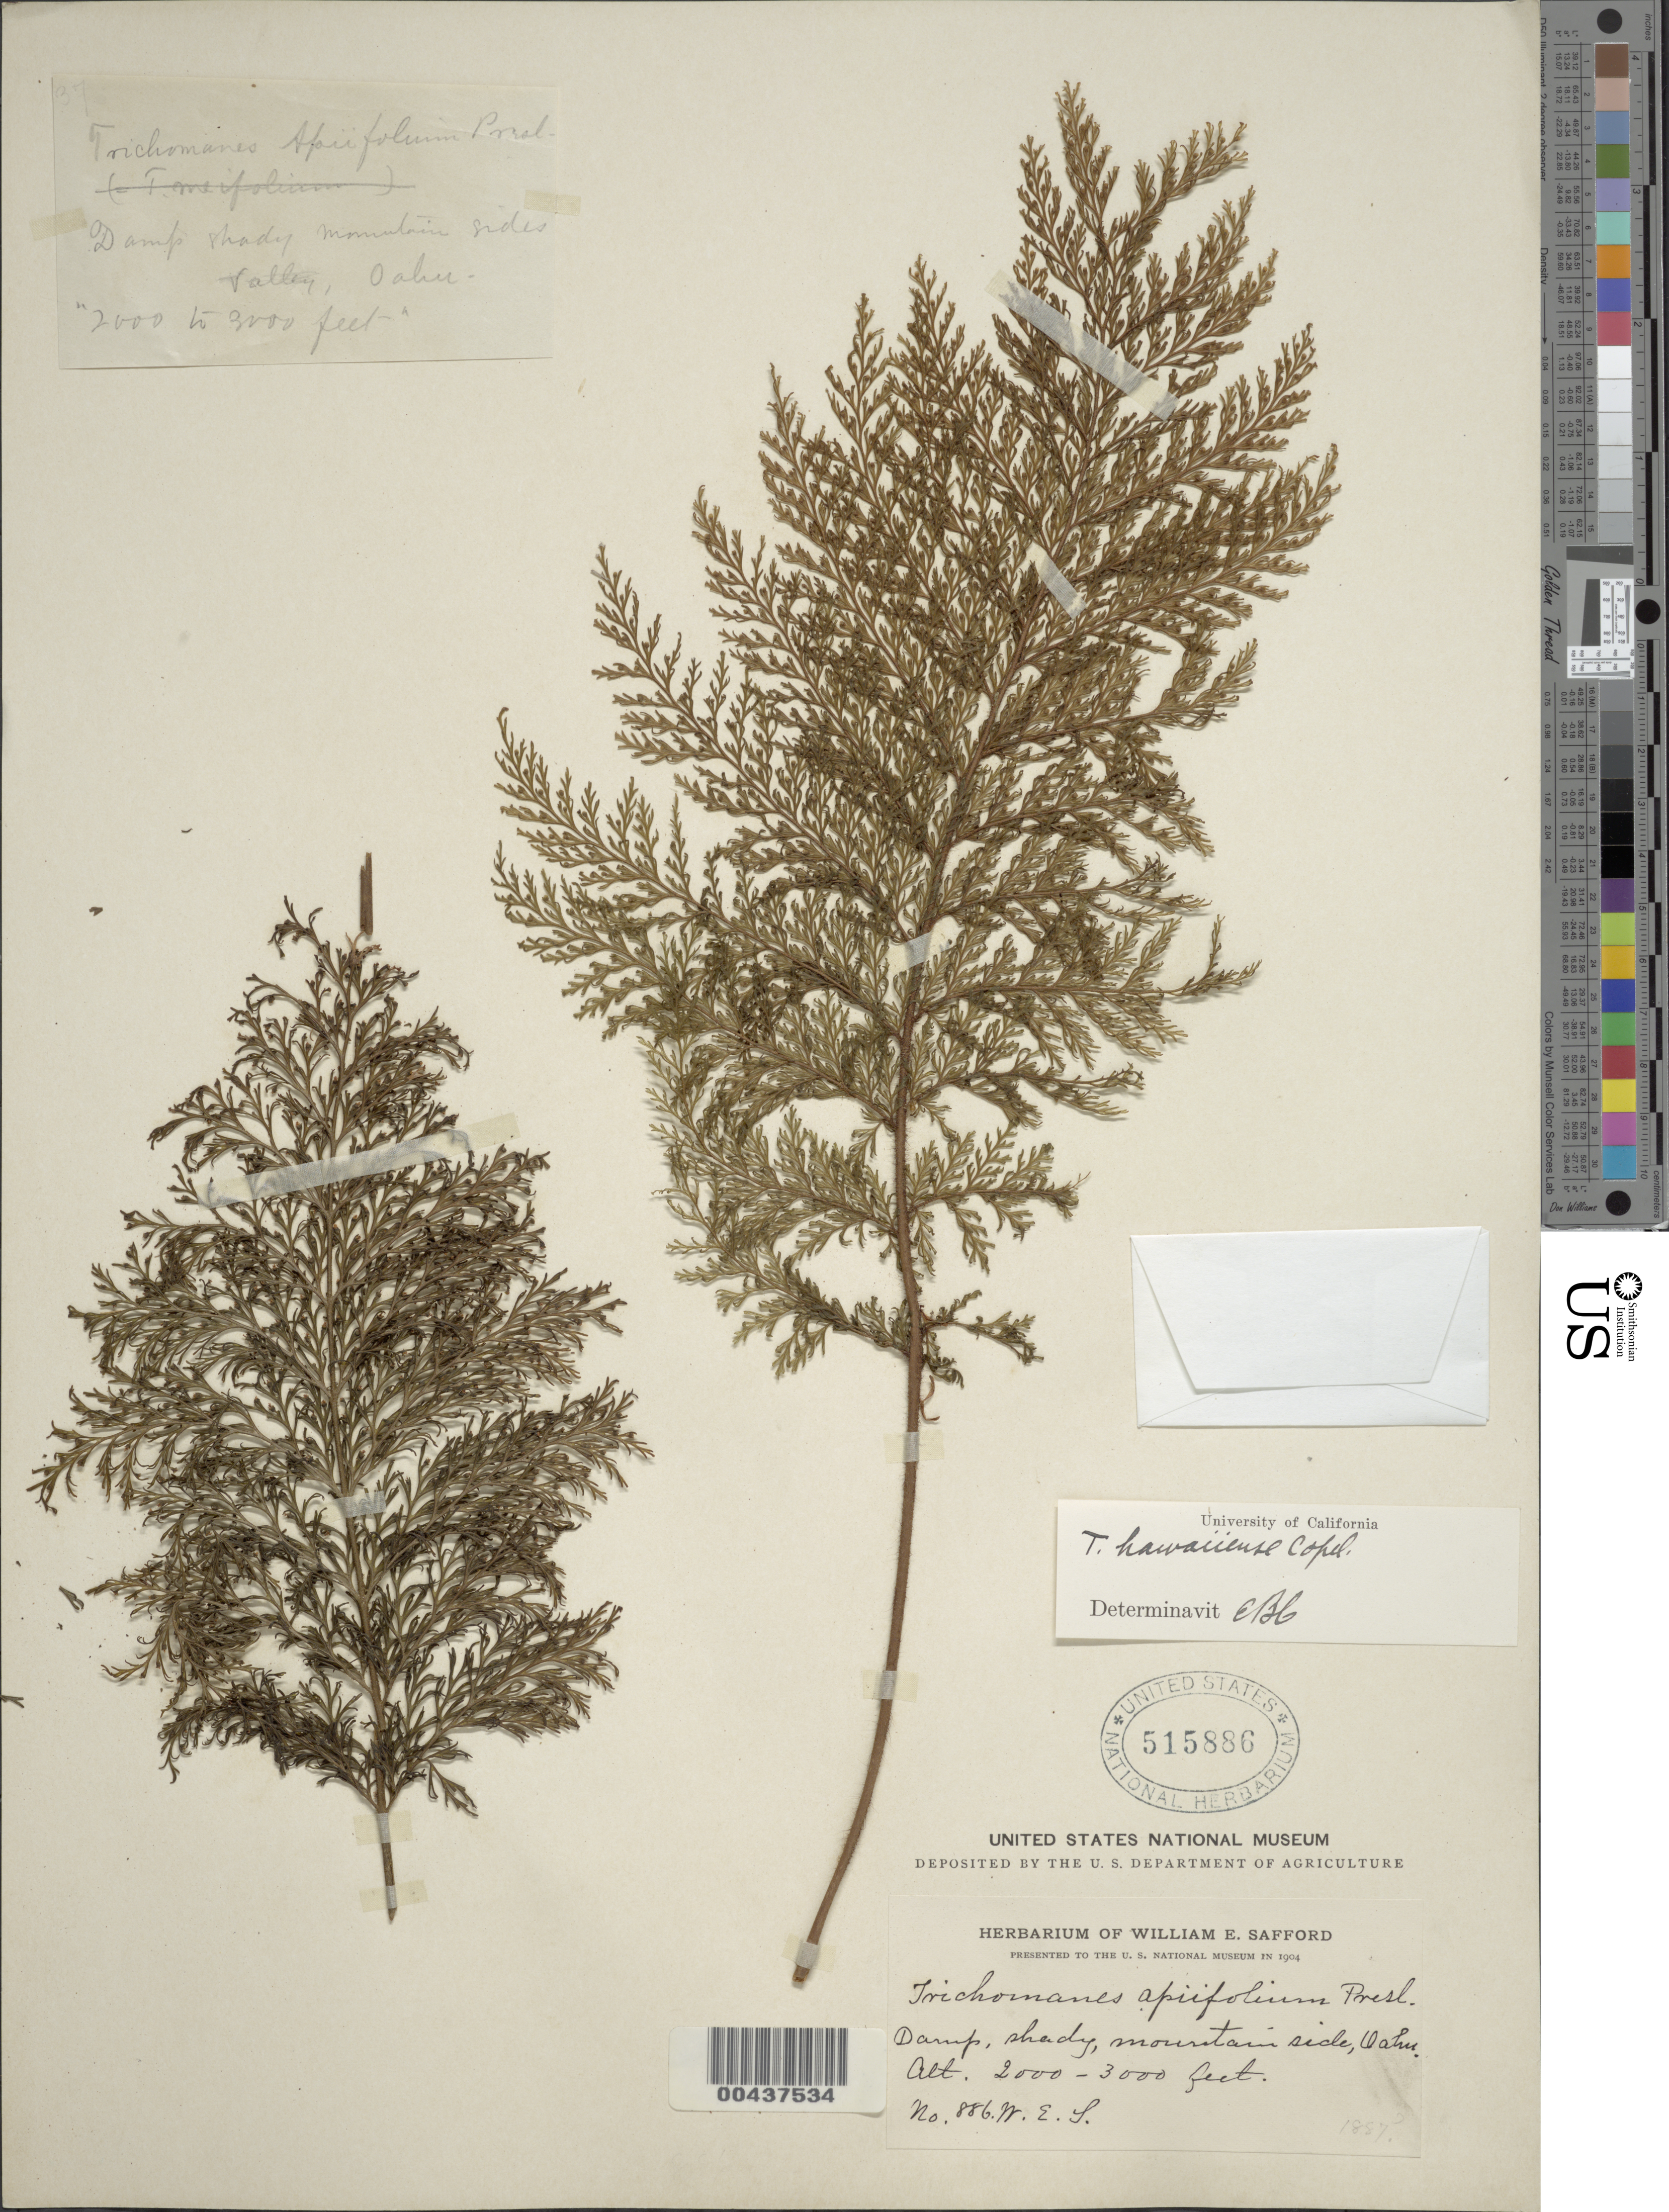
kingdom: Plantae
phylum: Tracheophyta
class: Polypodiopsida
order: Hymenophyllales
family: Hymenophyllaceae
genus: Callistopteris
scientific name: Callistopteris baueriana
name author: Copel.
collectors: W. E. Safford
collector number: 886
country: United States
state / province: Hawaii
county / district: Honolulu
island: Oahu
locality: Oahu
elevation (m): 610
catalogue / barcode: US 515886